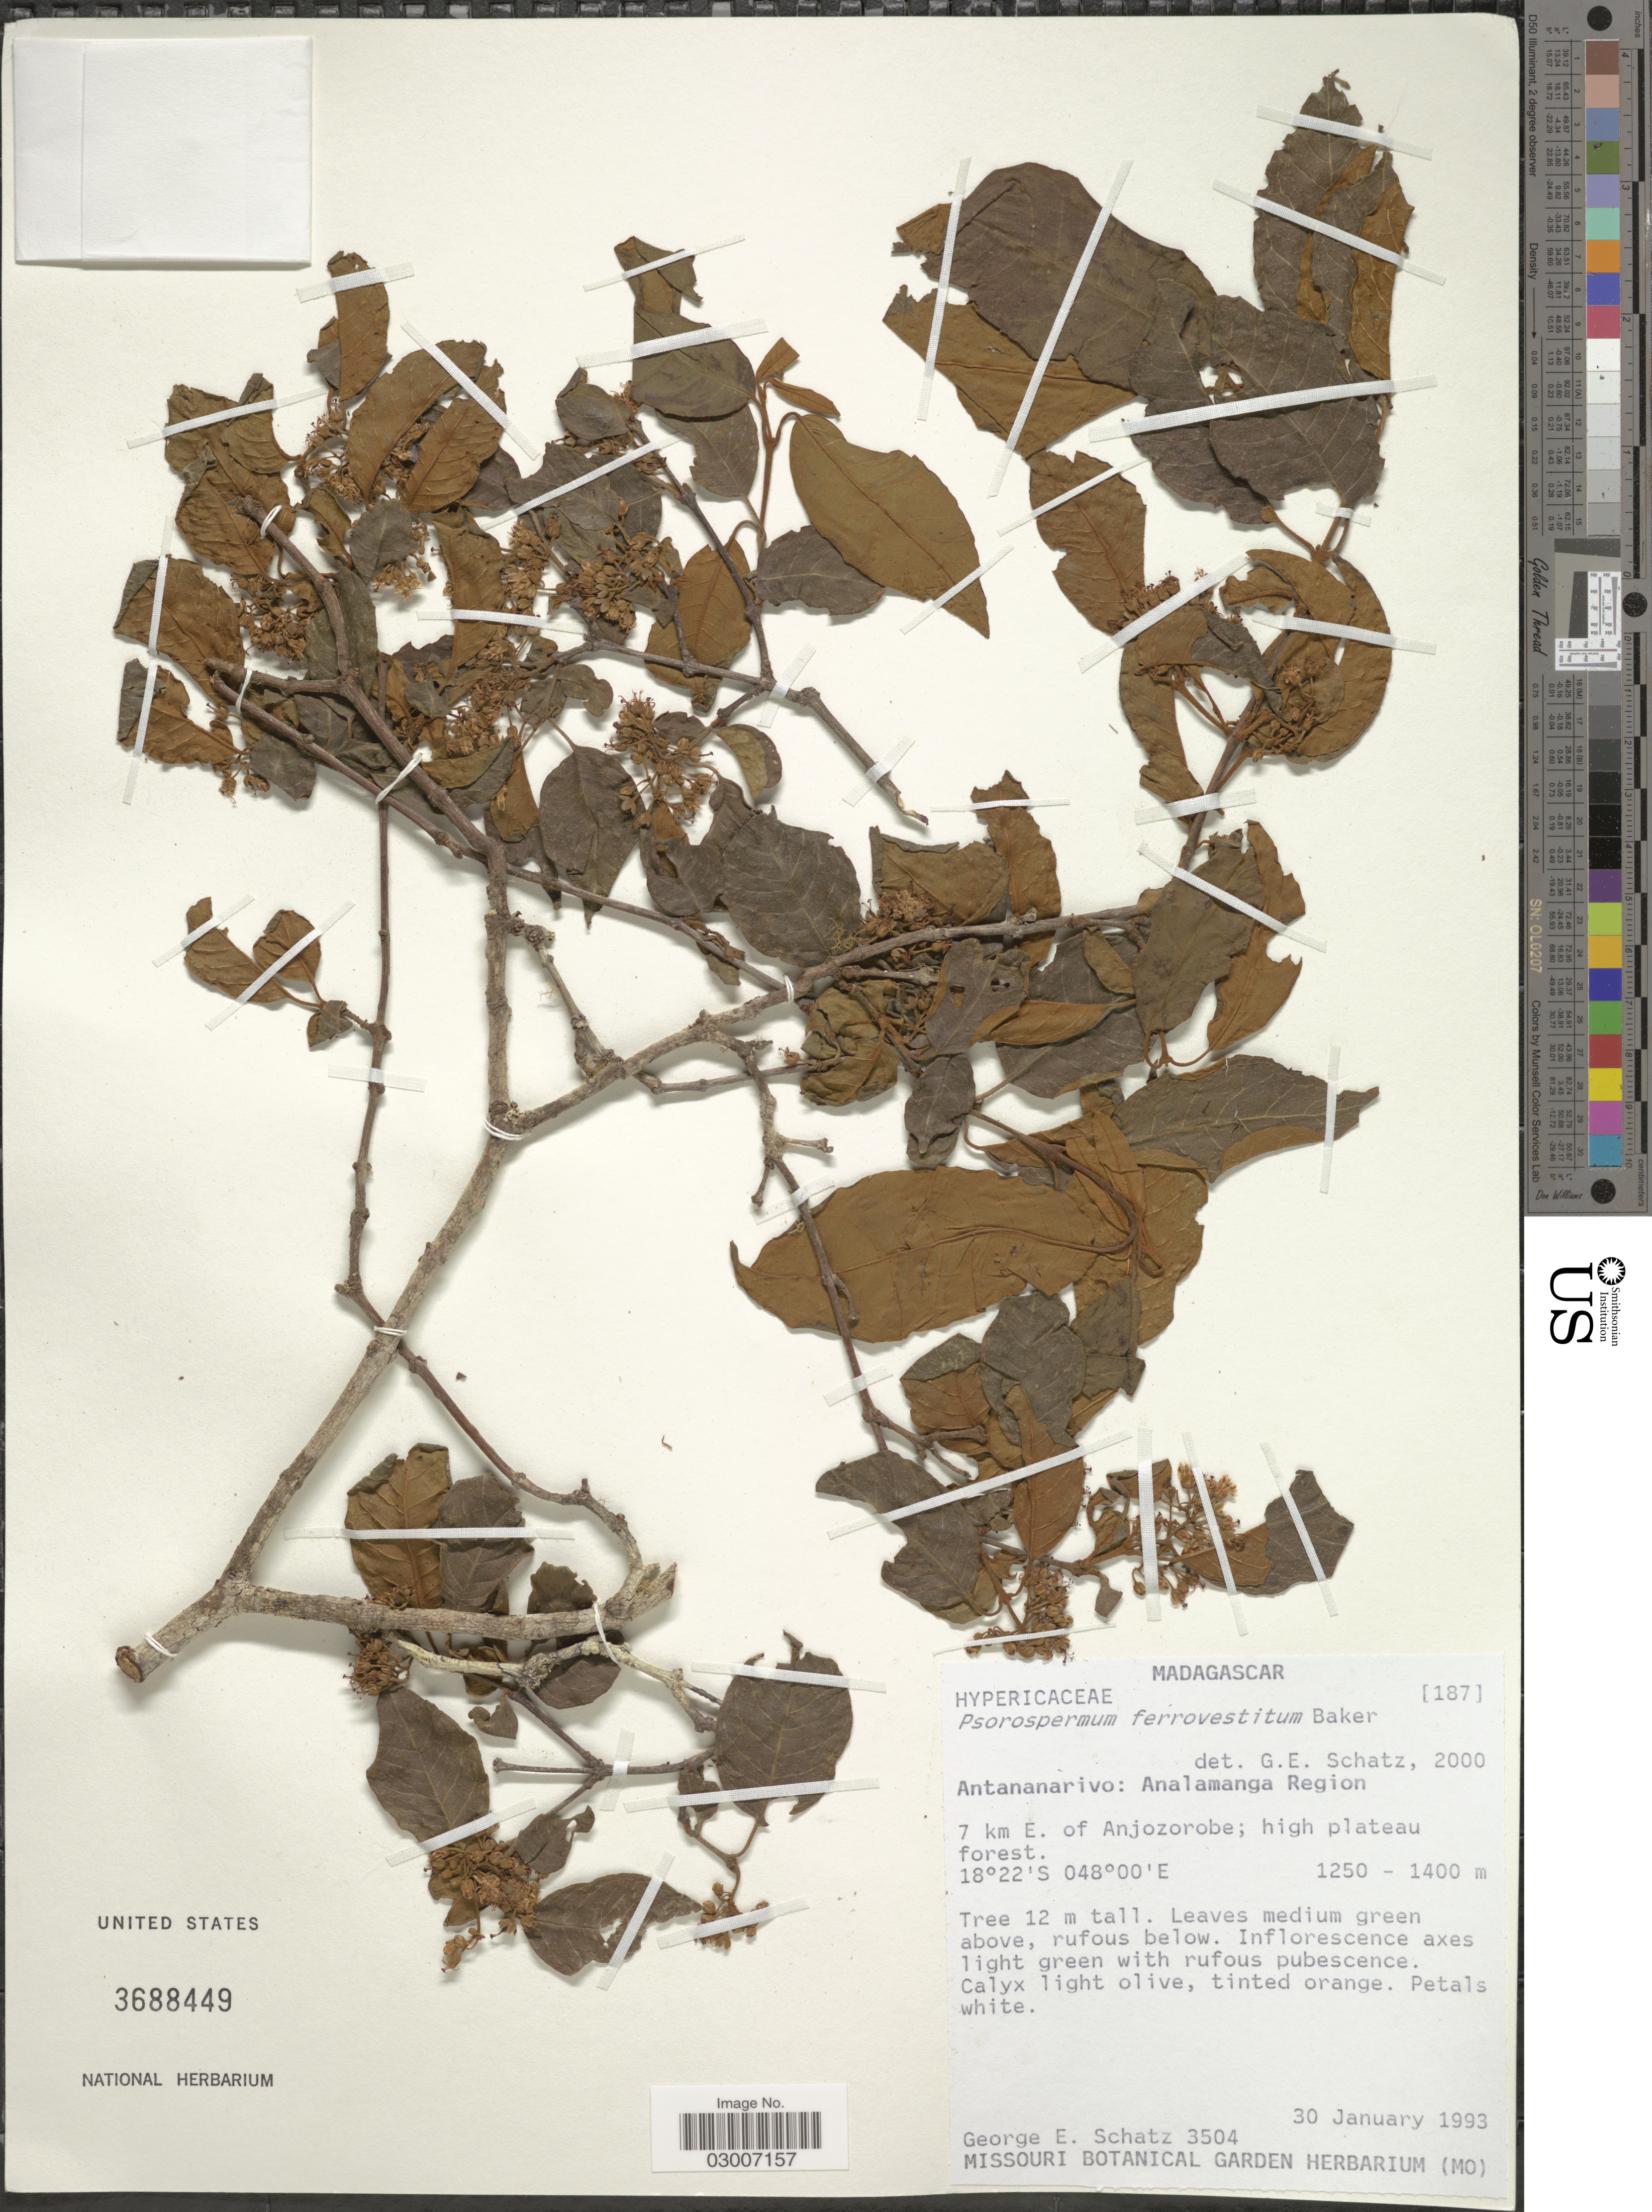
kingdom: Plantae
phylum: Tracheophyta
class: Magnoliopsida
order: Malpighiales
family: Hypericaceae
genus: Psorospermum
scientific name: Psorospermum ferrovestitum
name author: Baker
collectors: G. Schatz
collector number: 3504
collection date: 1993-01-30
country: Madagascar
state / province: Analamanga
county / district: Anjozorobe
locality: Analamanga Region. 7 km E. of Anjozorobe; high plateau forest.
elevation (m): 1250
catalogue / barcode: US 3688449